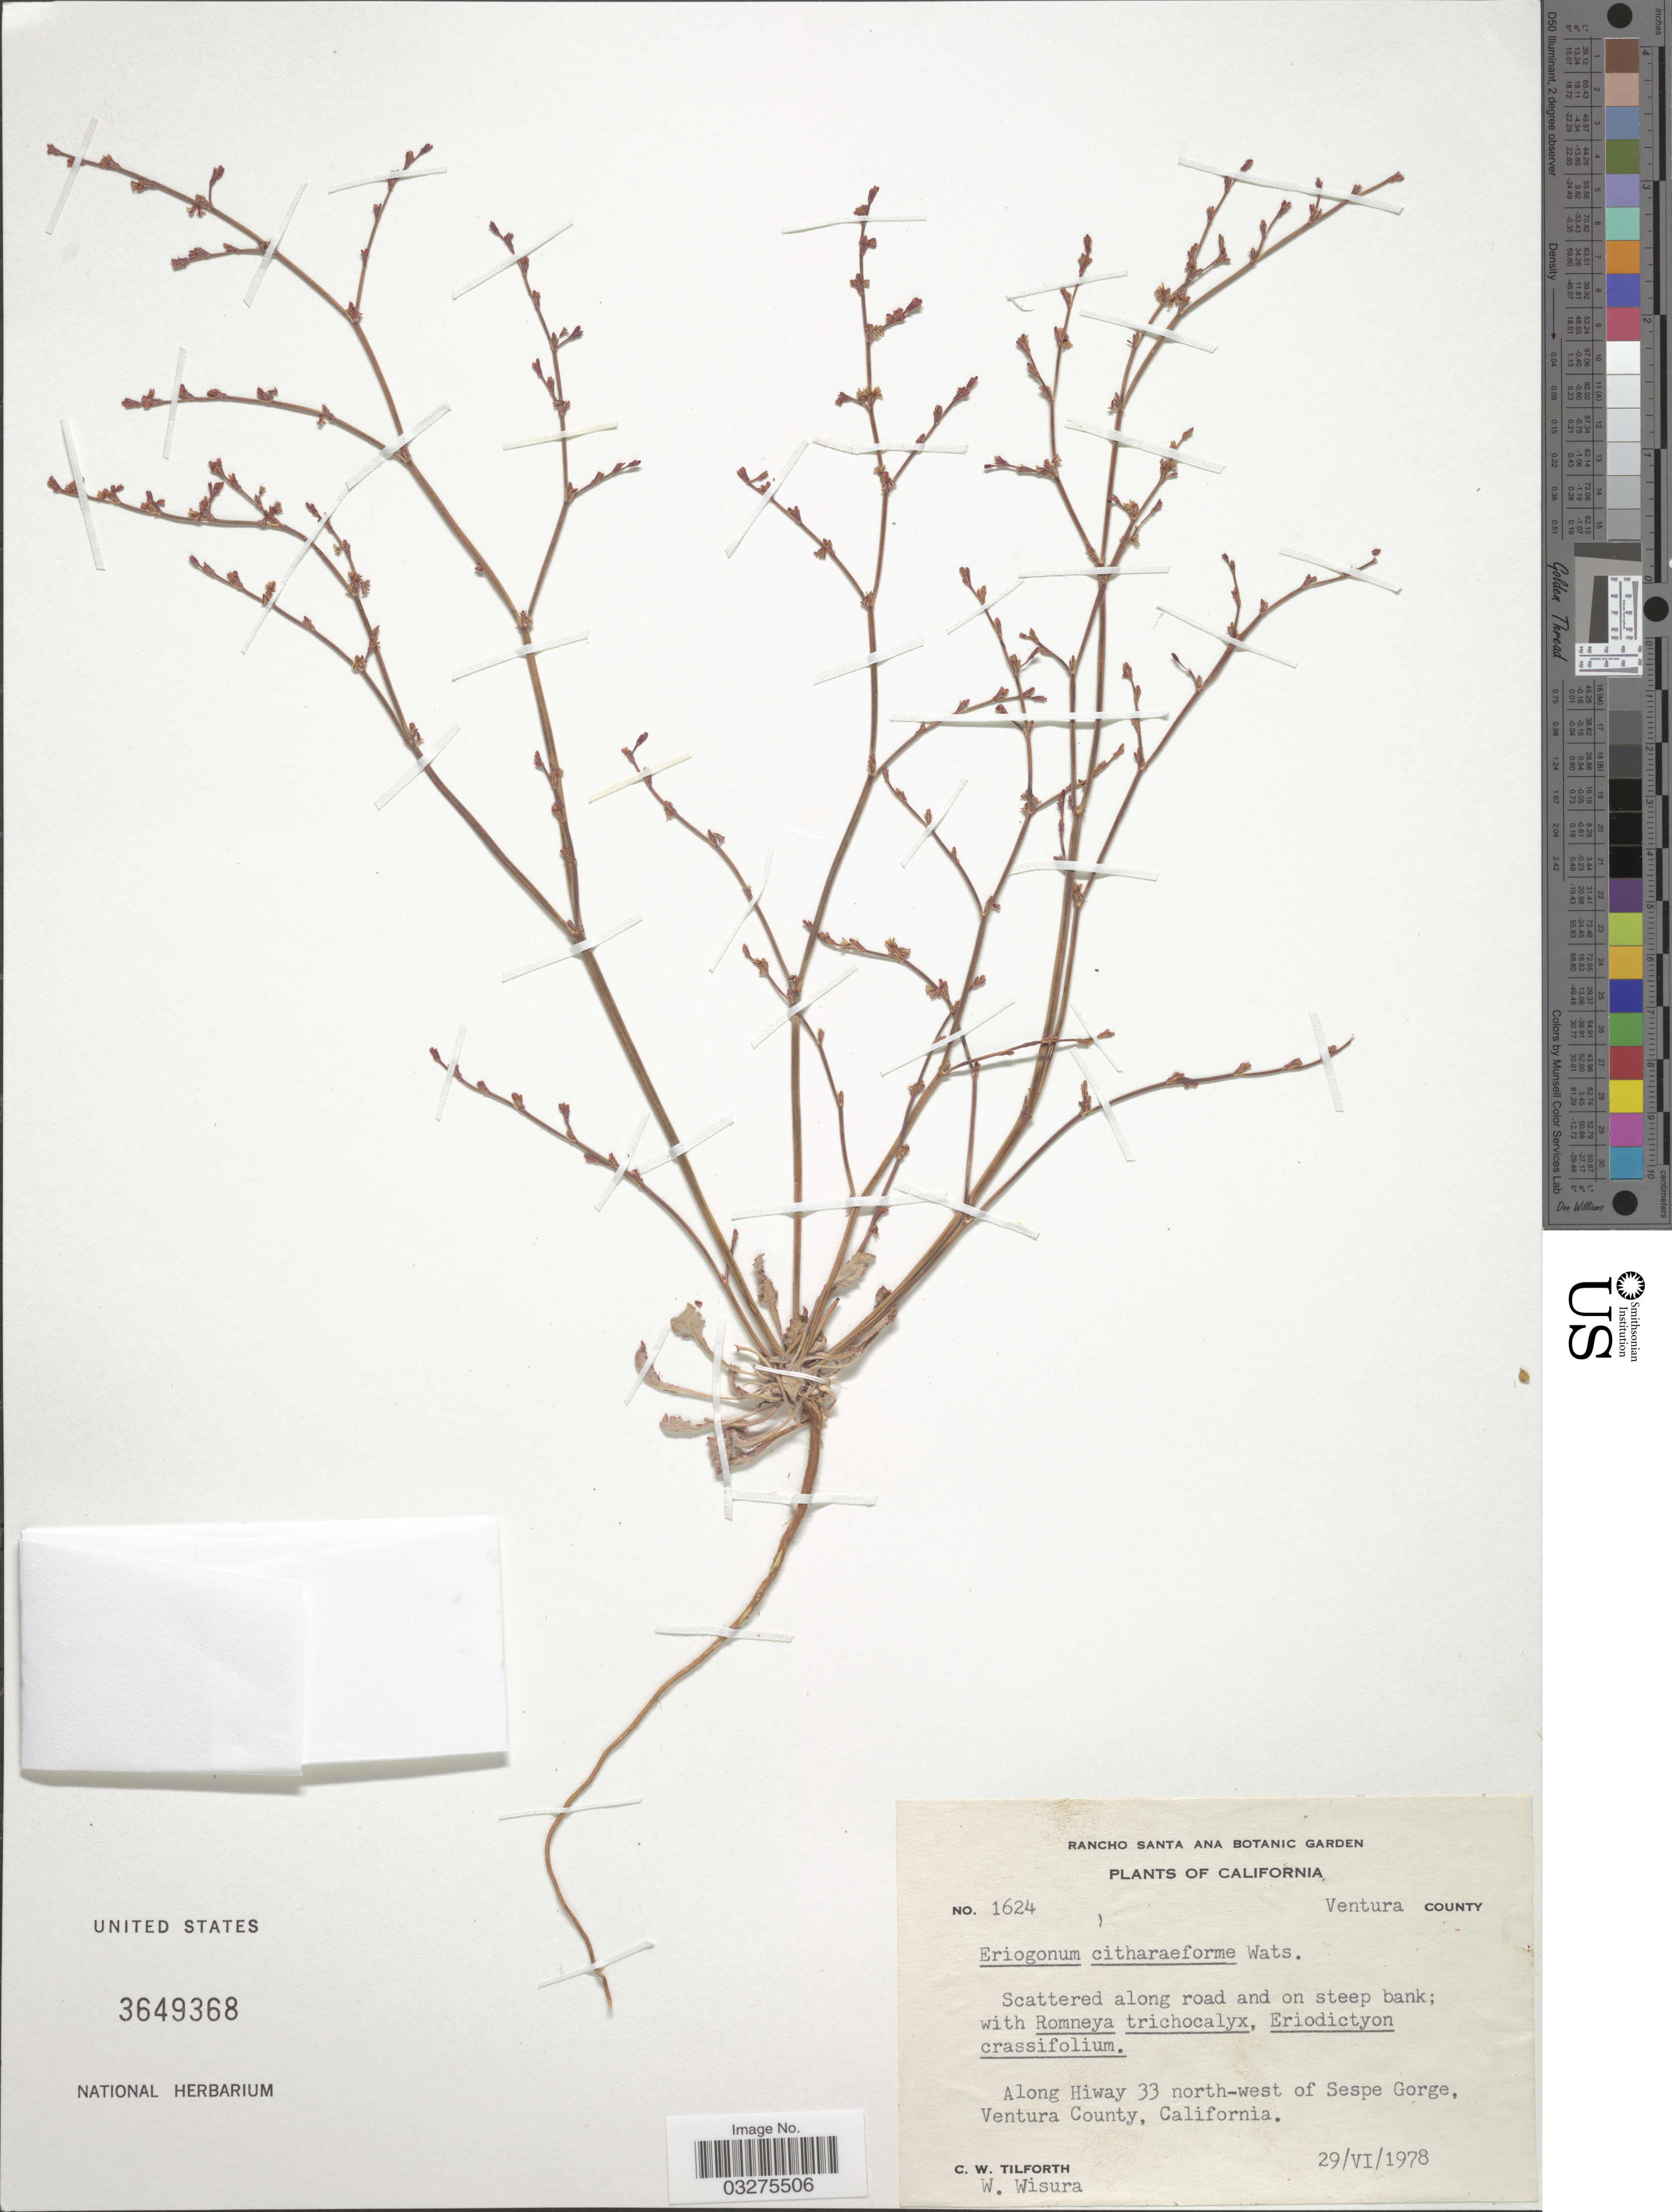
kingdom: Plantae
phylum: Tracheophyta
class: Magnoliopsida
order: Caryophyllales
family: Polygonaceae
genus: Eriogonum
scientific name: Eriogonum cithariforme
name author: S. Watson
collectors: C. Tilforth & W. Wisura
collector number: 1624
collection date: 1978-06-29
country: United States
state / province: California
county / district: Ventura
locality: Ventura County. Along Hiway 33 north-west of Sespe Gorge.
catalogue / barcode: US 3649368